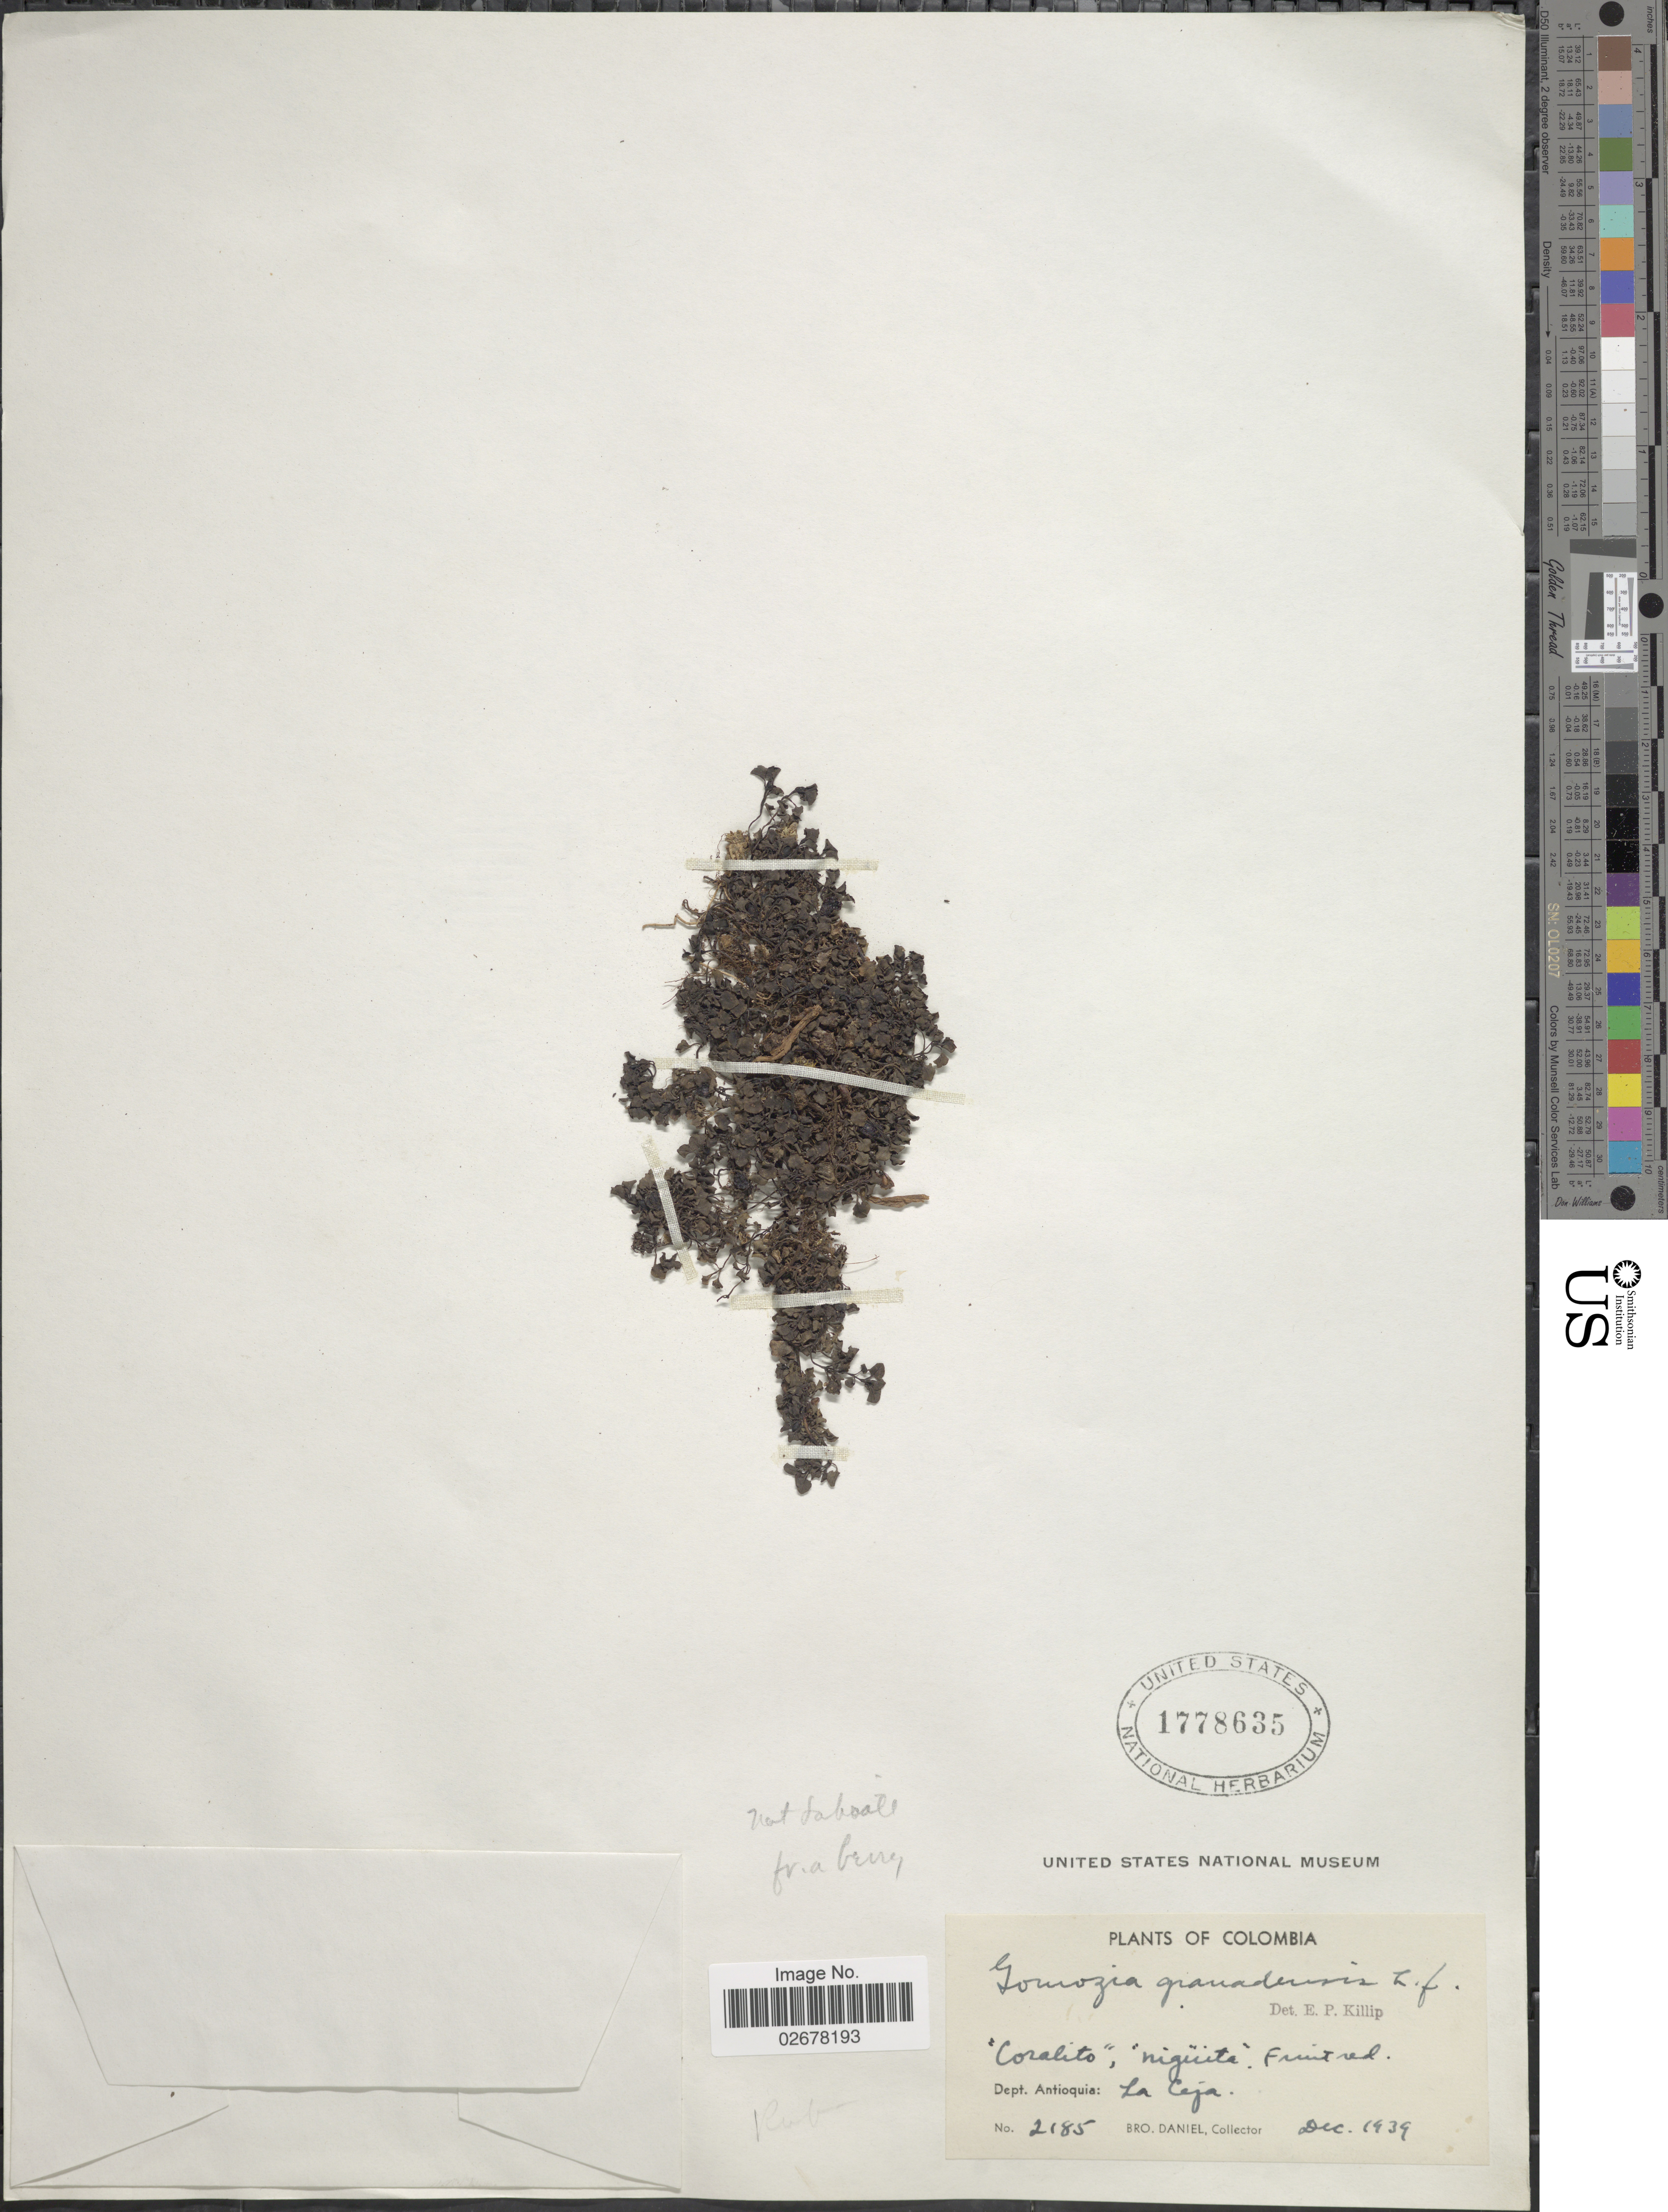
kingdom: Plantae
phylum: Tracheophyta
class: Magnoliopsida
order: Gentianales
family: Rubiaceae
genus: Nertera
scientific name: Nertera depressa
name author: Banks & Sol. ex Gaertn.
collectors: Bro. Daniel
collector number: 2185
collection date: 1939-12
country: Colombia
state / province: Antioquia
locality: La Ceja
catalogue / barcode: US 1778635